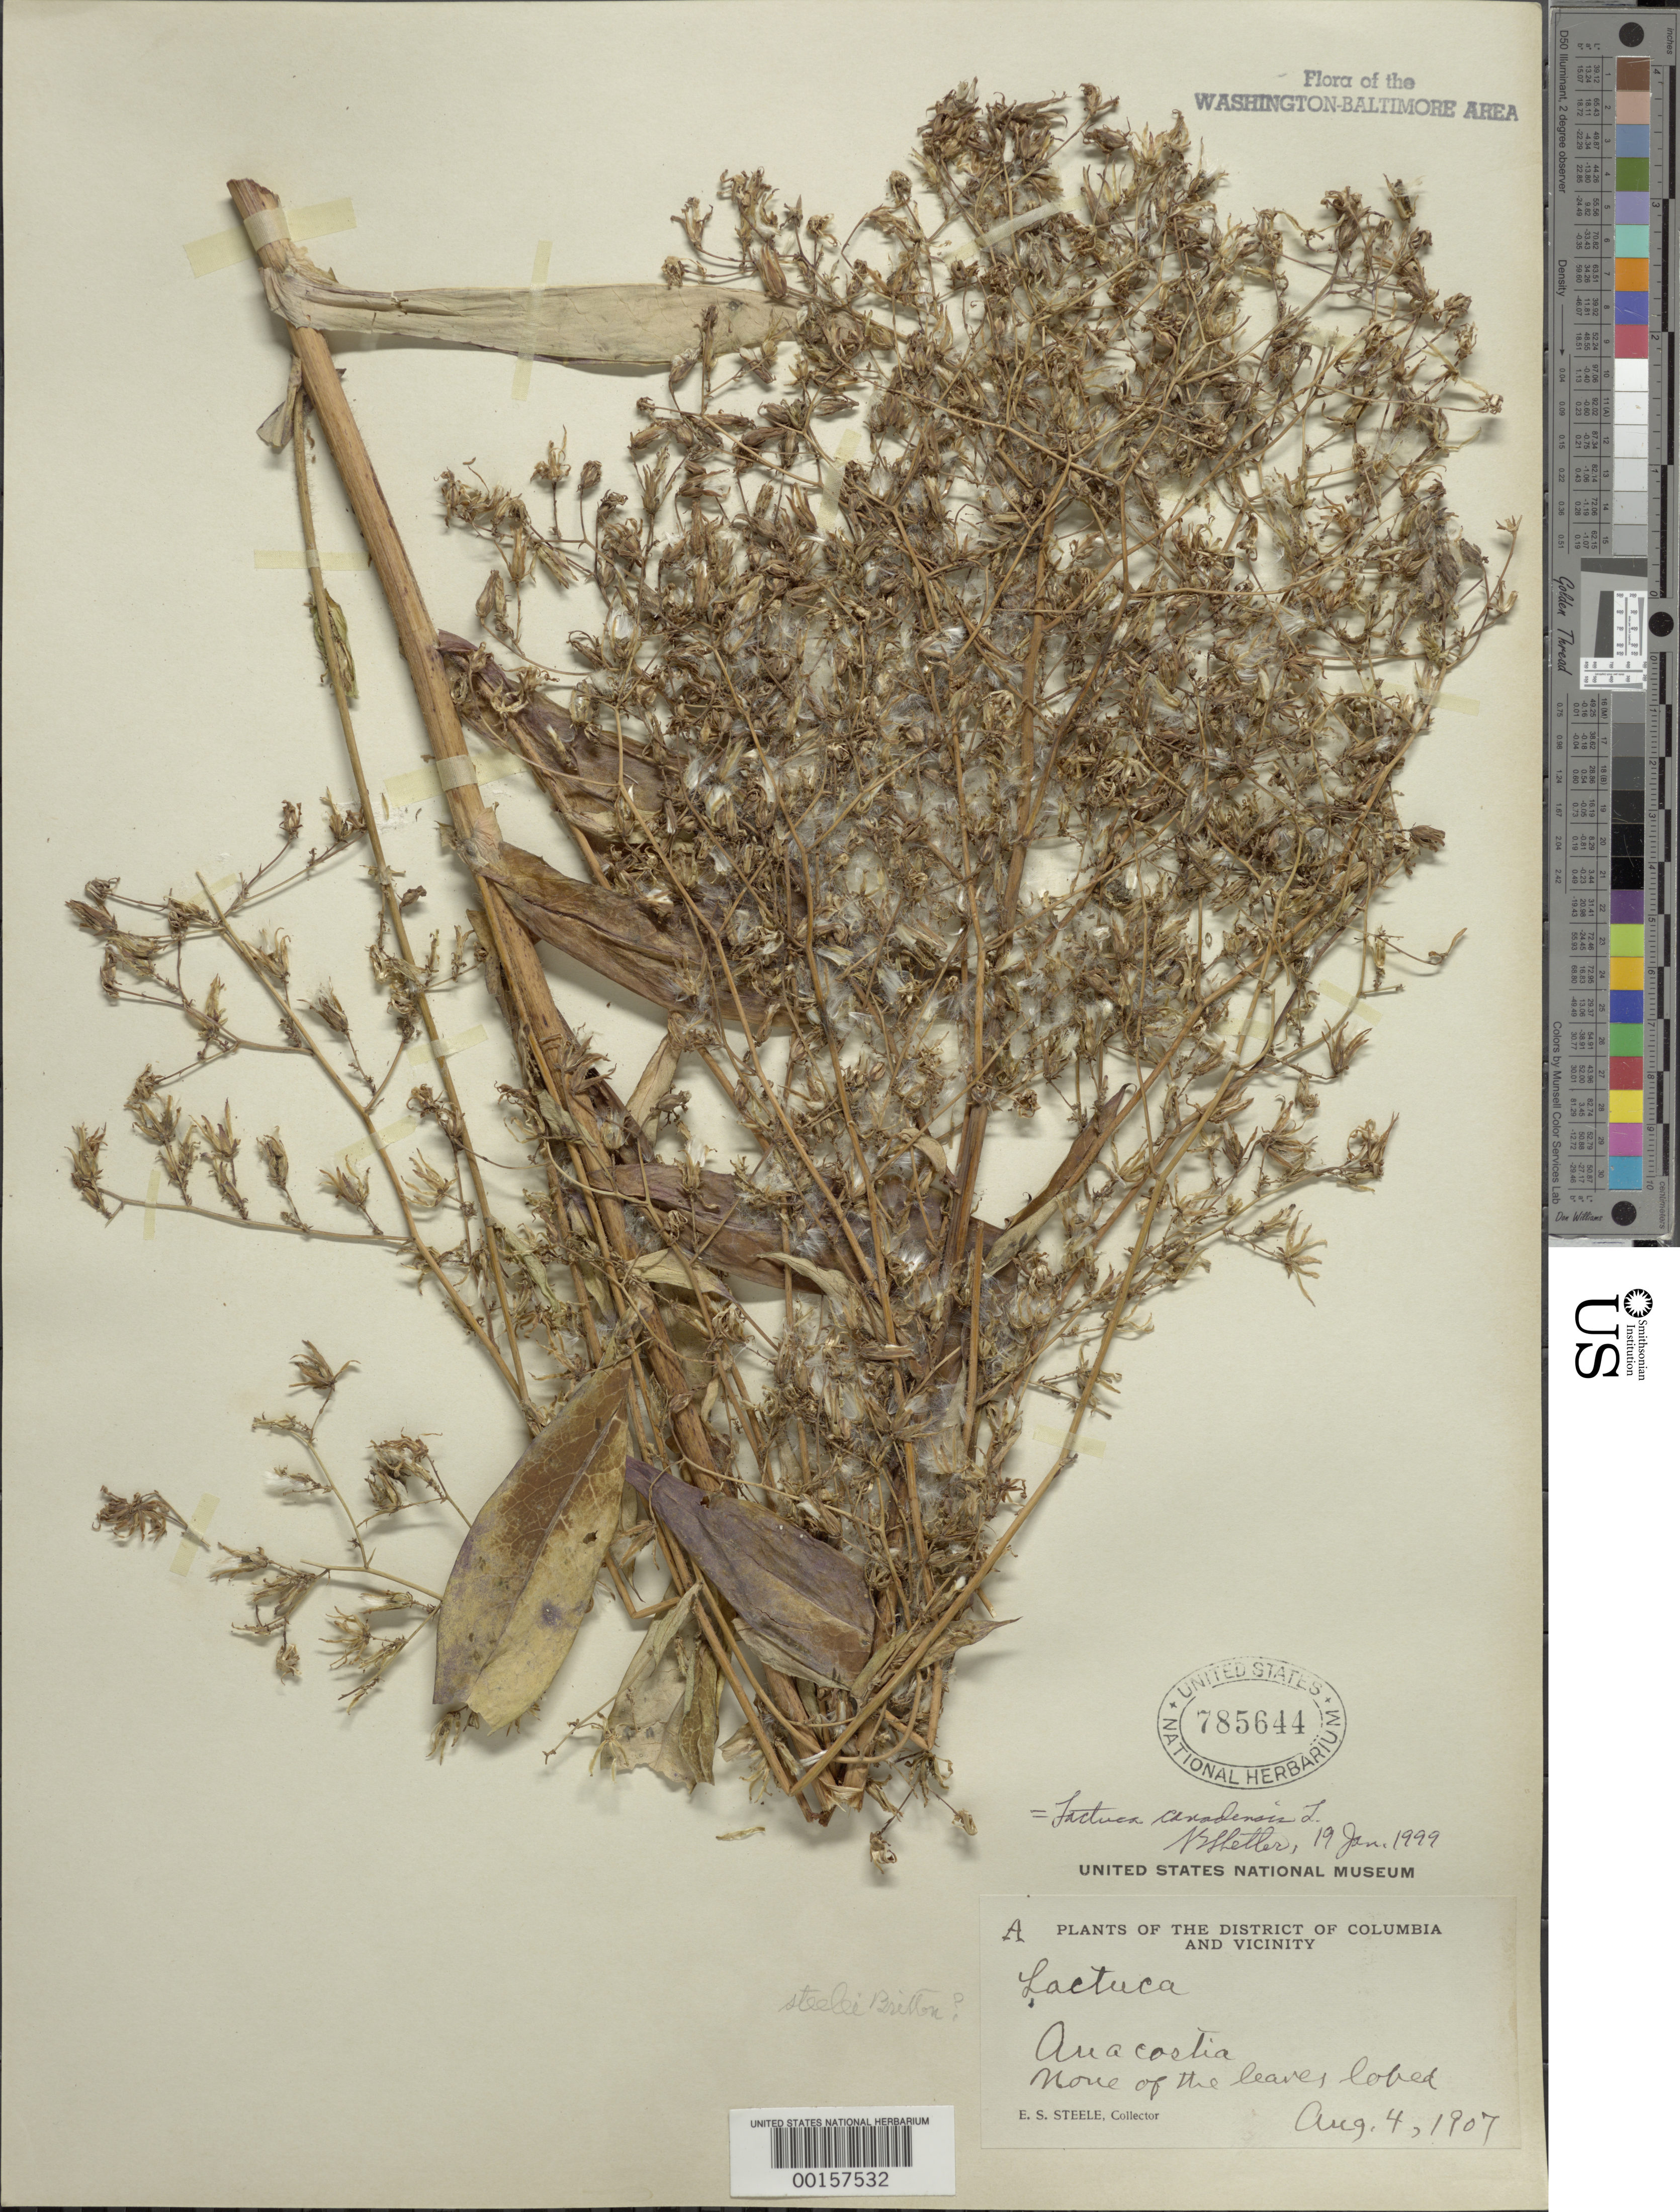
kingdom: Plantae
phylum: Tracheophyta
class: Magnoliopsida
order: Asterales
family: Asteraceae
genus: Lactuca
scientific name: Lactuca canadensis var. obovata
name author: Wiegand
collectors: E. Steele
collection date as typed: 04 Aug 1907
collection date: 1907-08-04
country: United States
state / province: District of Columbia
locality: Anacostia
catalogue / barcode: US 785644